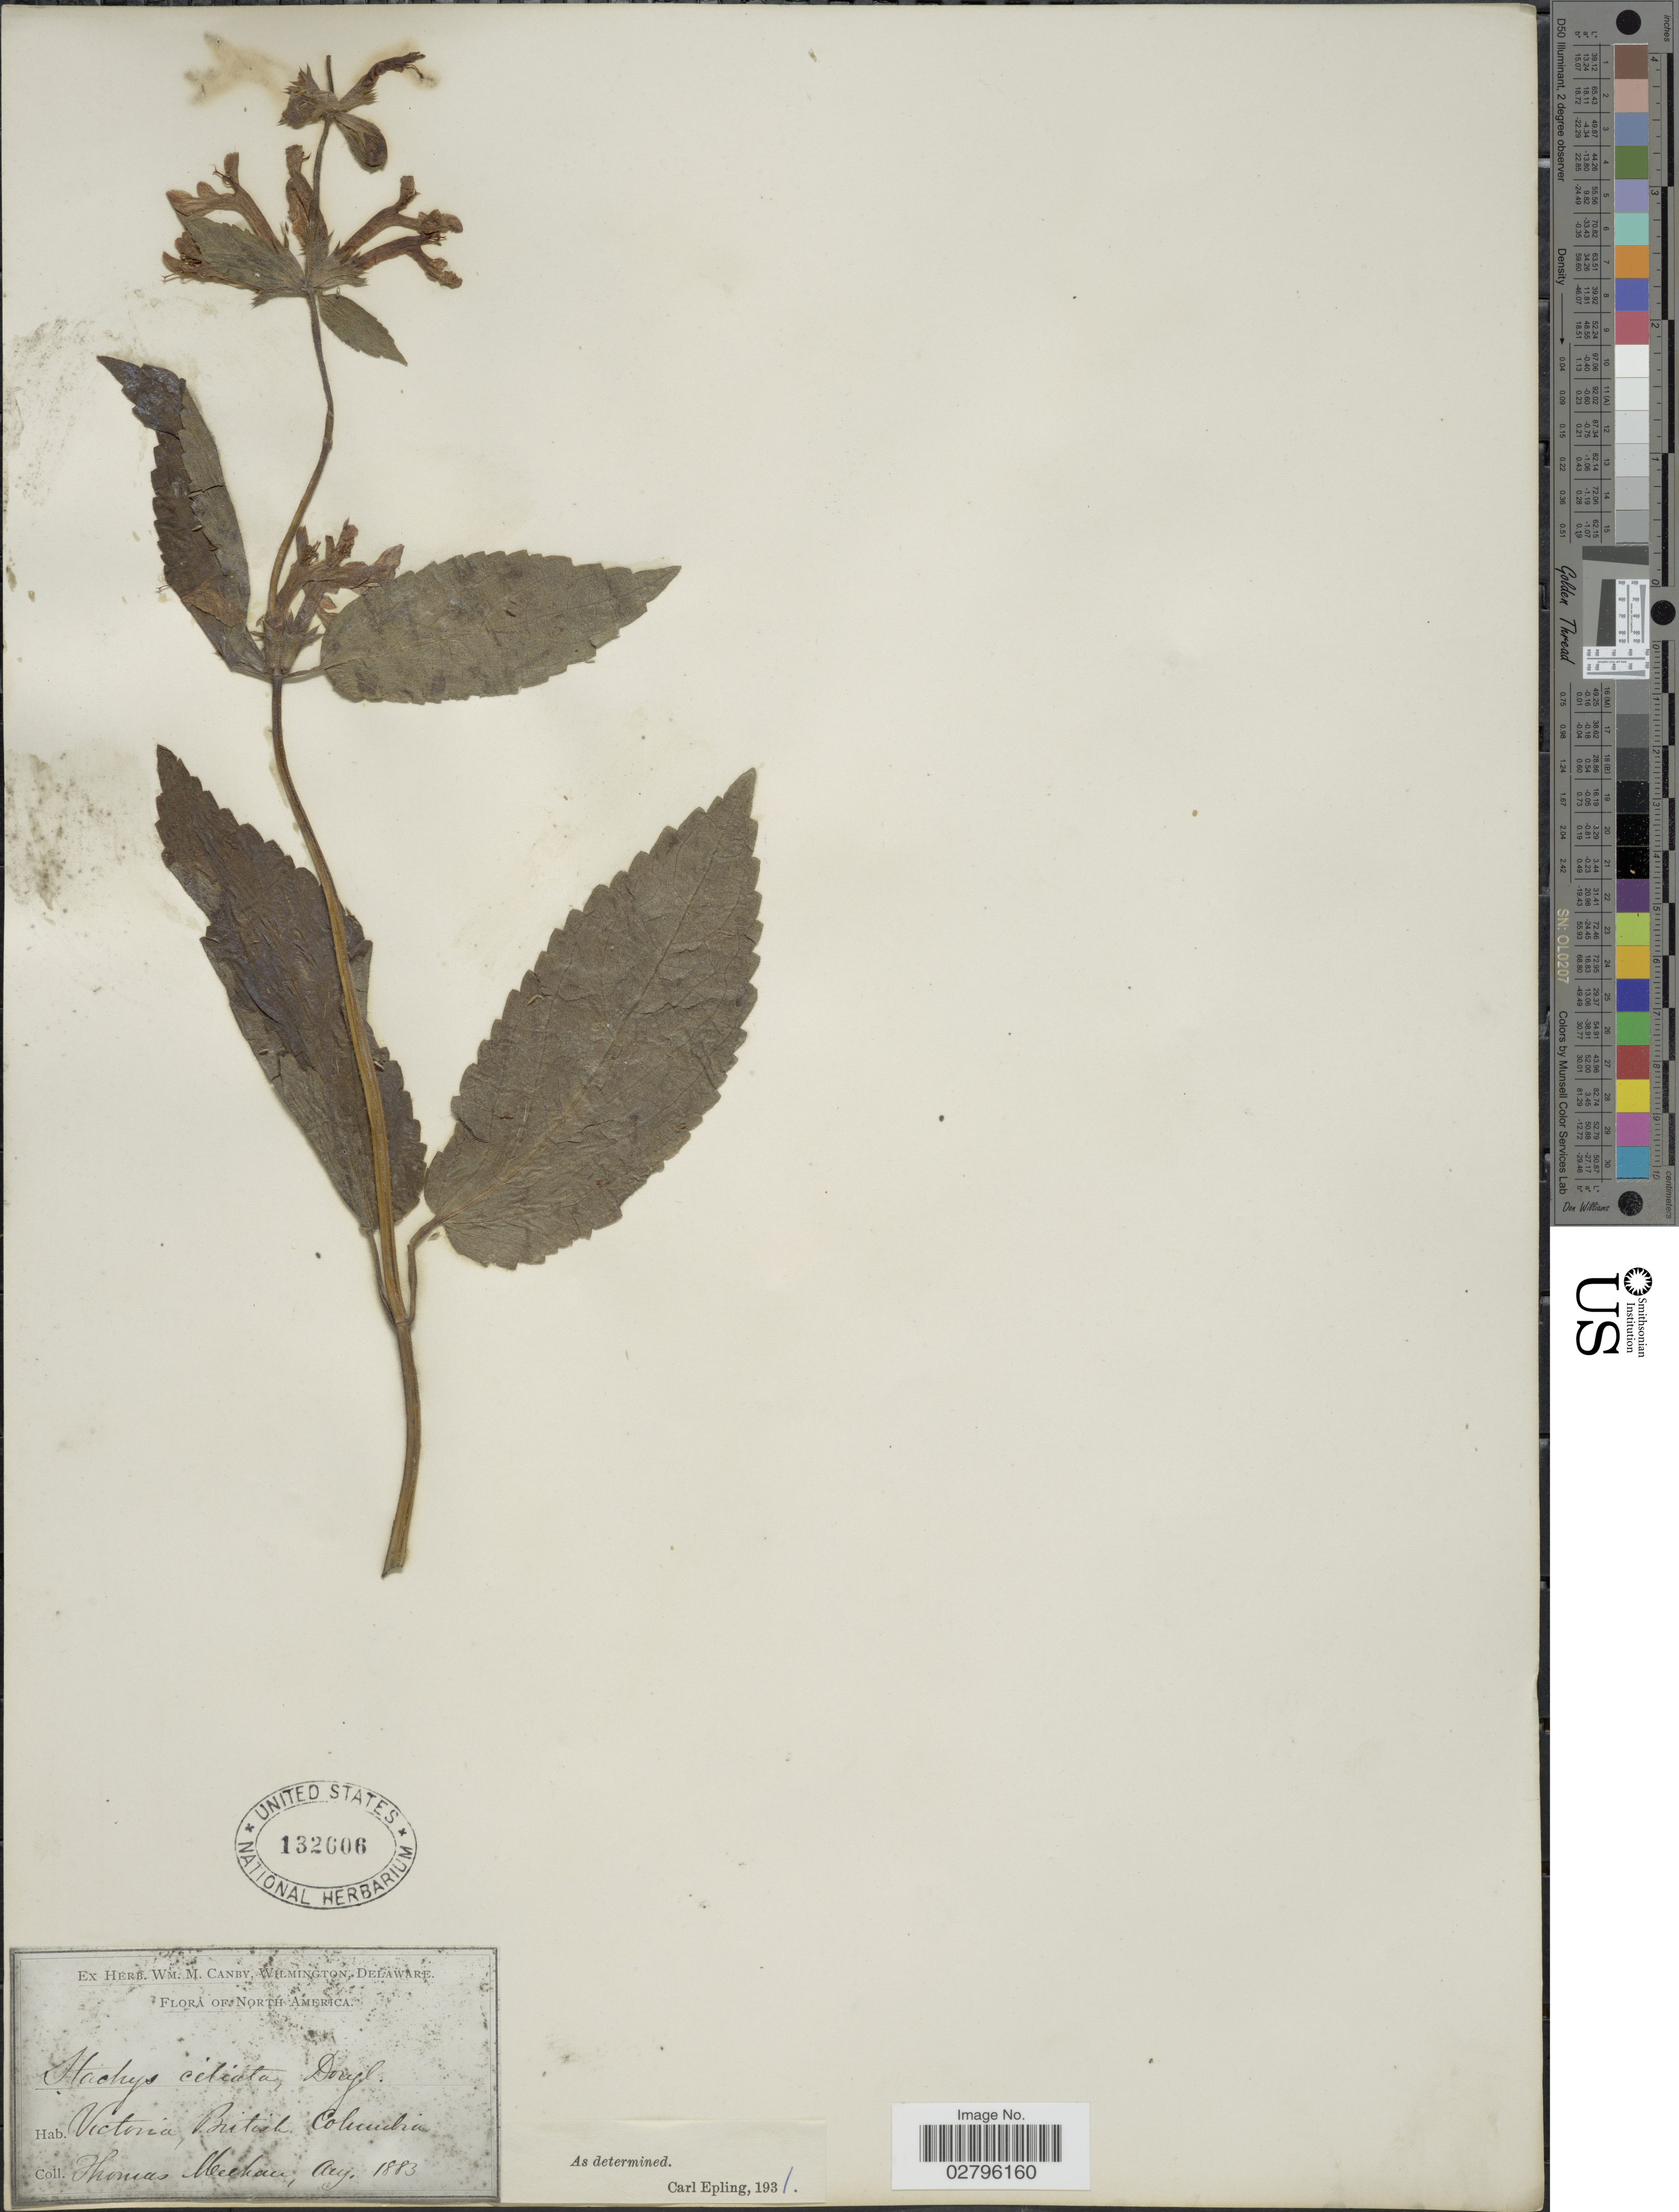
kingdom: Plantae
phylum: Tracheophyta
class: Magnoliopsida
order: Lamiales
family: Lamiaceae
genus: Stachys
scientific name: Stachys ciliata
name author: Douglas ex Benth.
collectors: T. Meehan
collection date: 1883-08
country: Canada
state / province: British Columbia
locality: Victoria, British Columbia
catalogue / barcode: US 132606